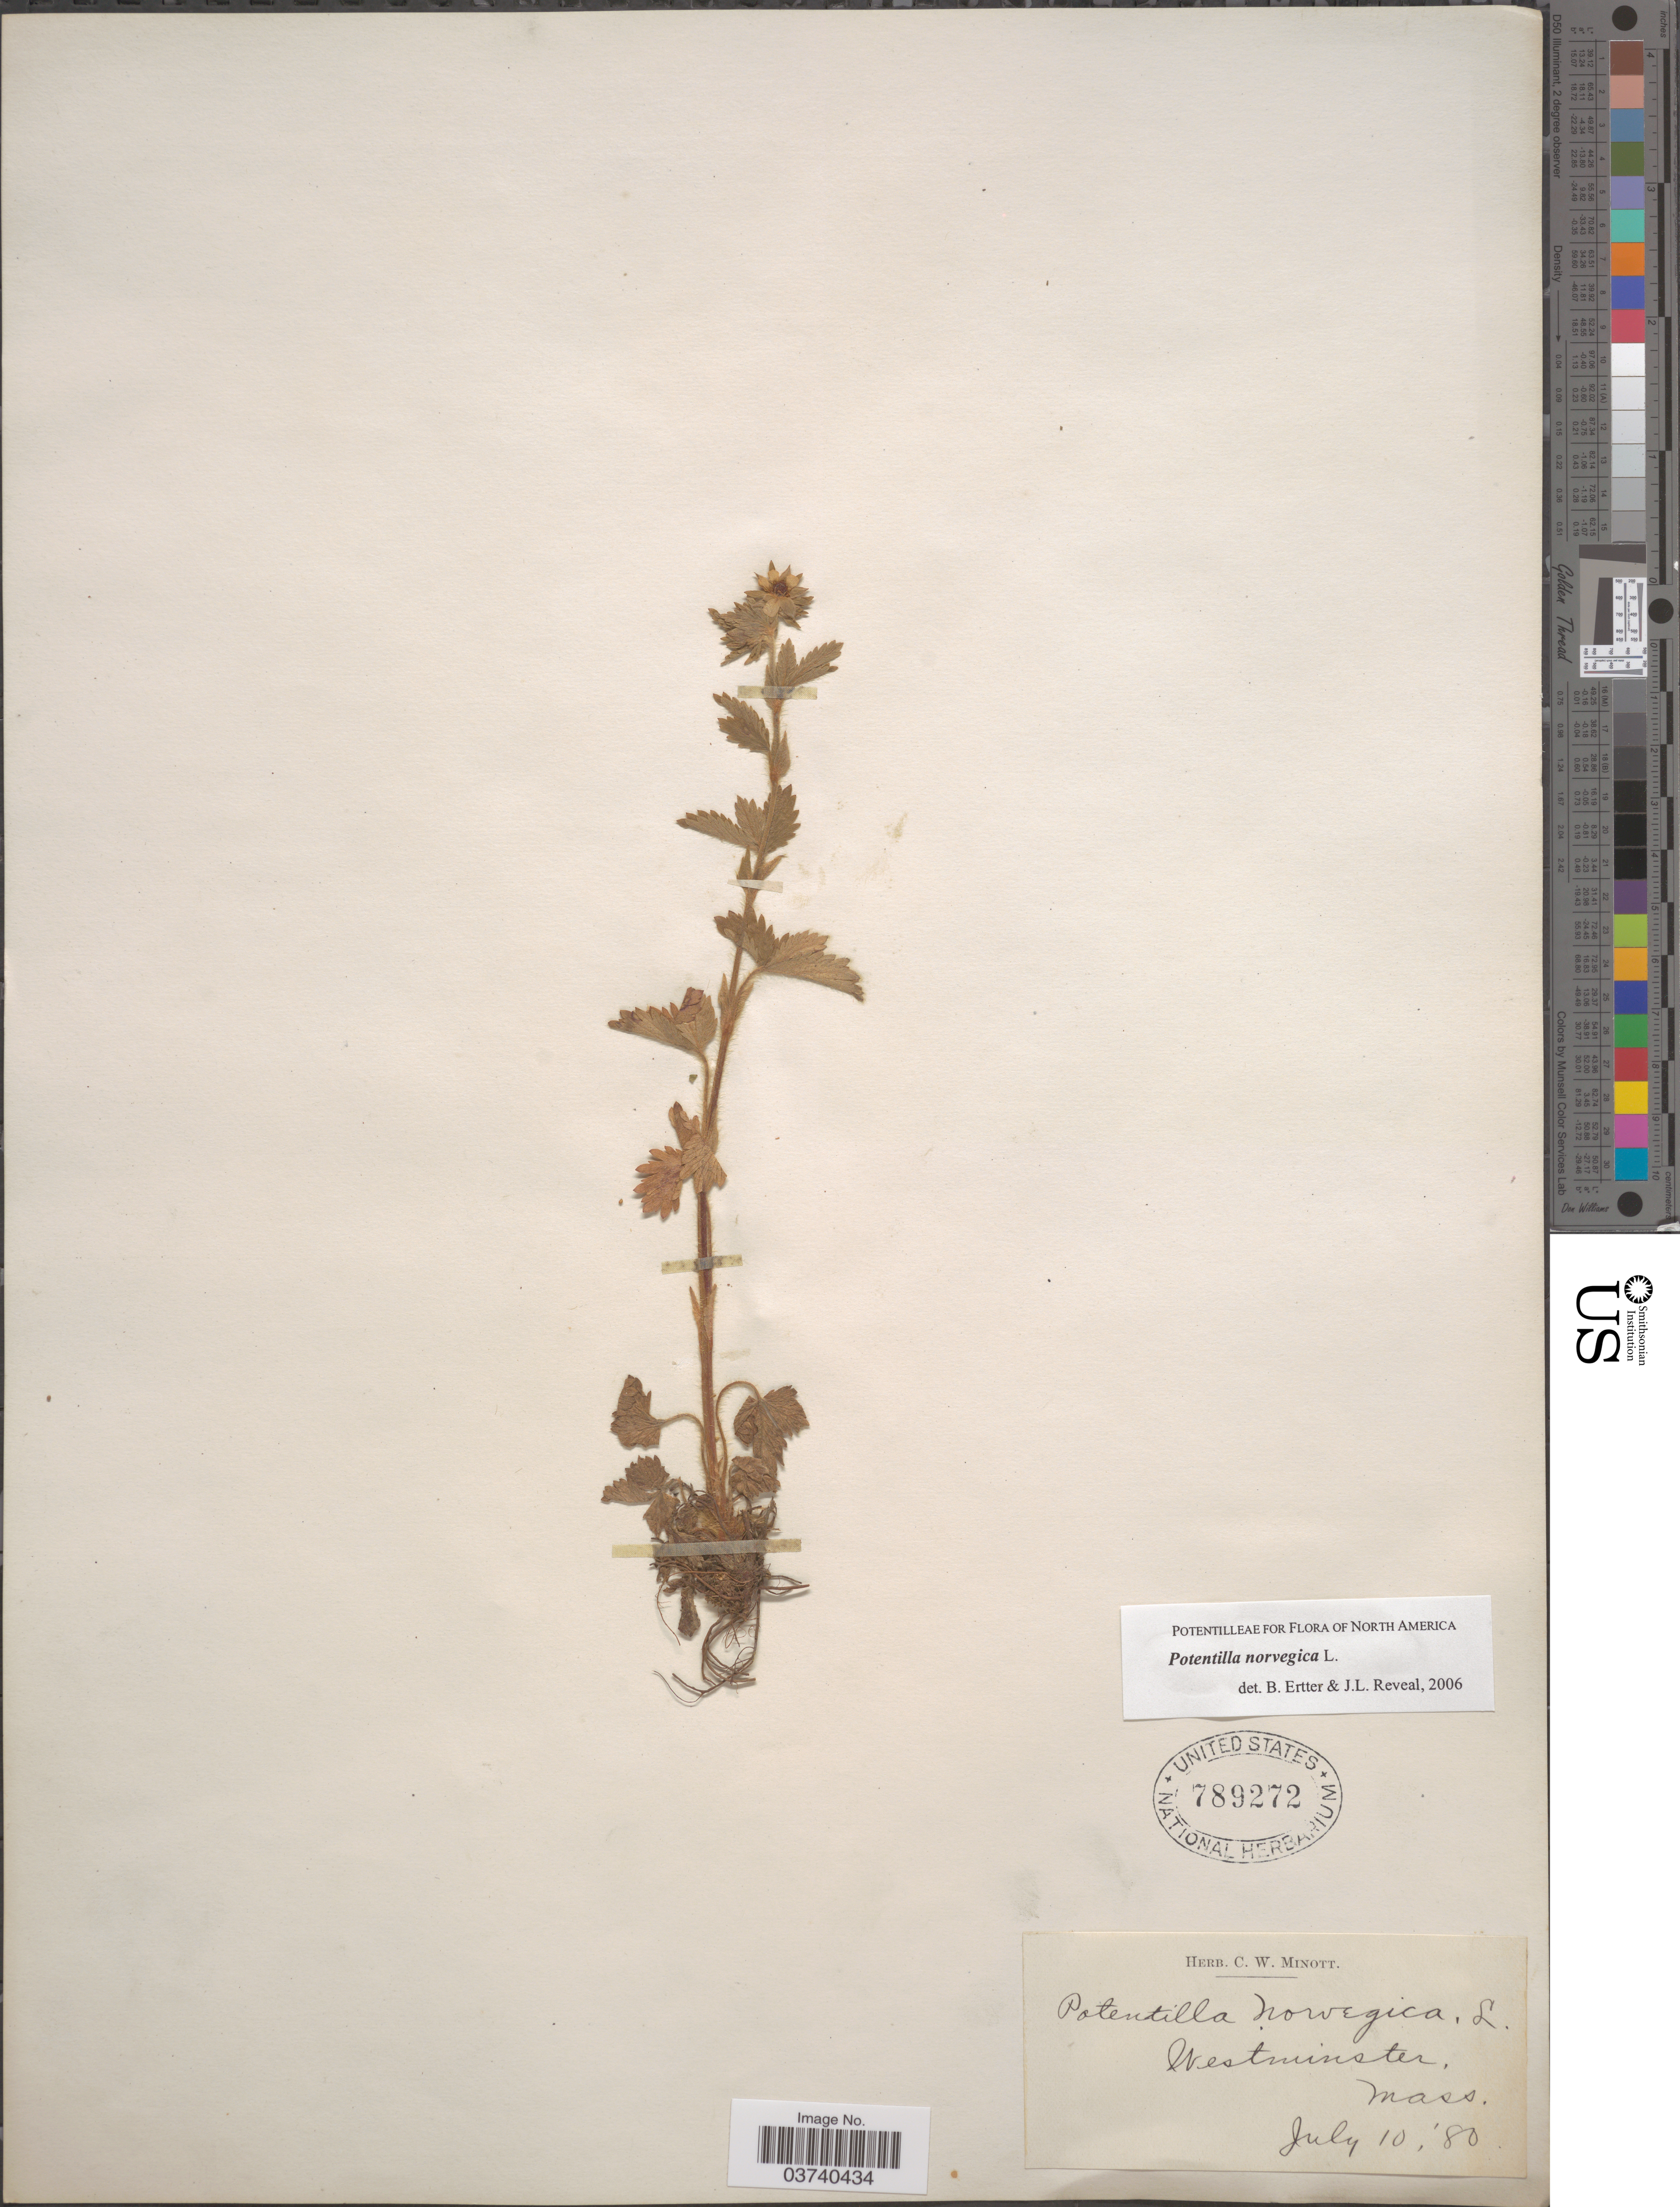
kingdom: Plantae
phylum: Tracheophyta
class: Magnoliopsida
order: Rosales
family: Rosaceae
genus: Potentilla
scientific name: Potentilla norvegica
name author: L.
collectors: ex herb. C. W. Minott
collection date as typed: Transcribed d/m/y: 10/7/80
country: United States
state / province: Massachusetts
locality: Westminster.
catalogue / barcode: US 789272